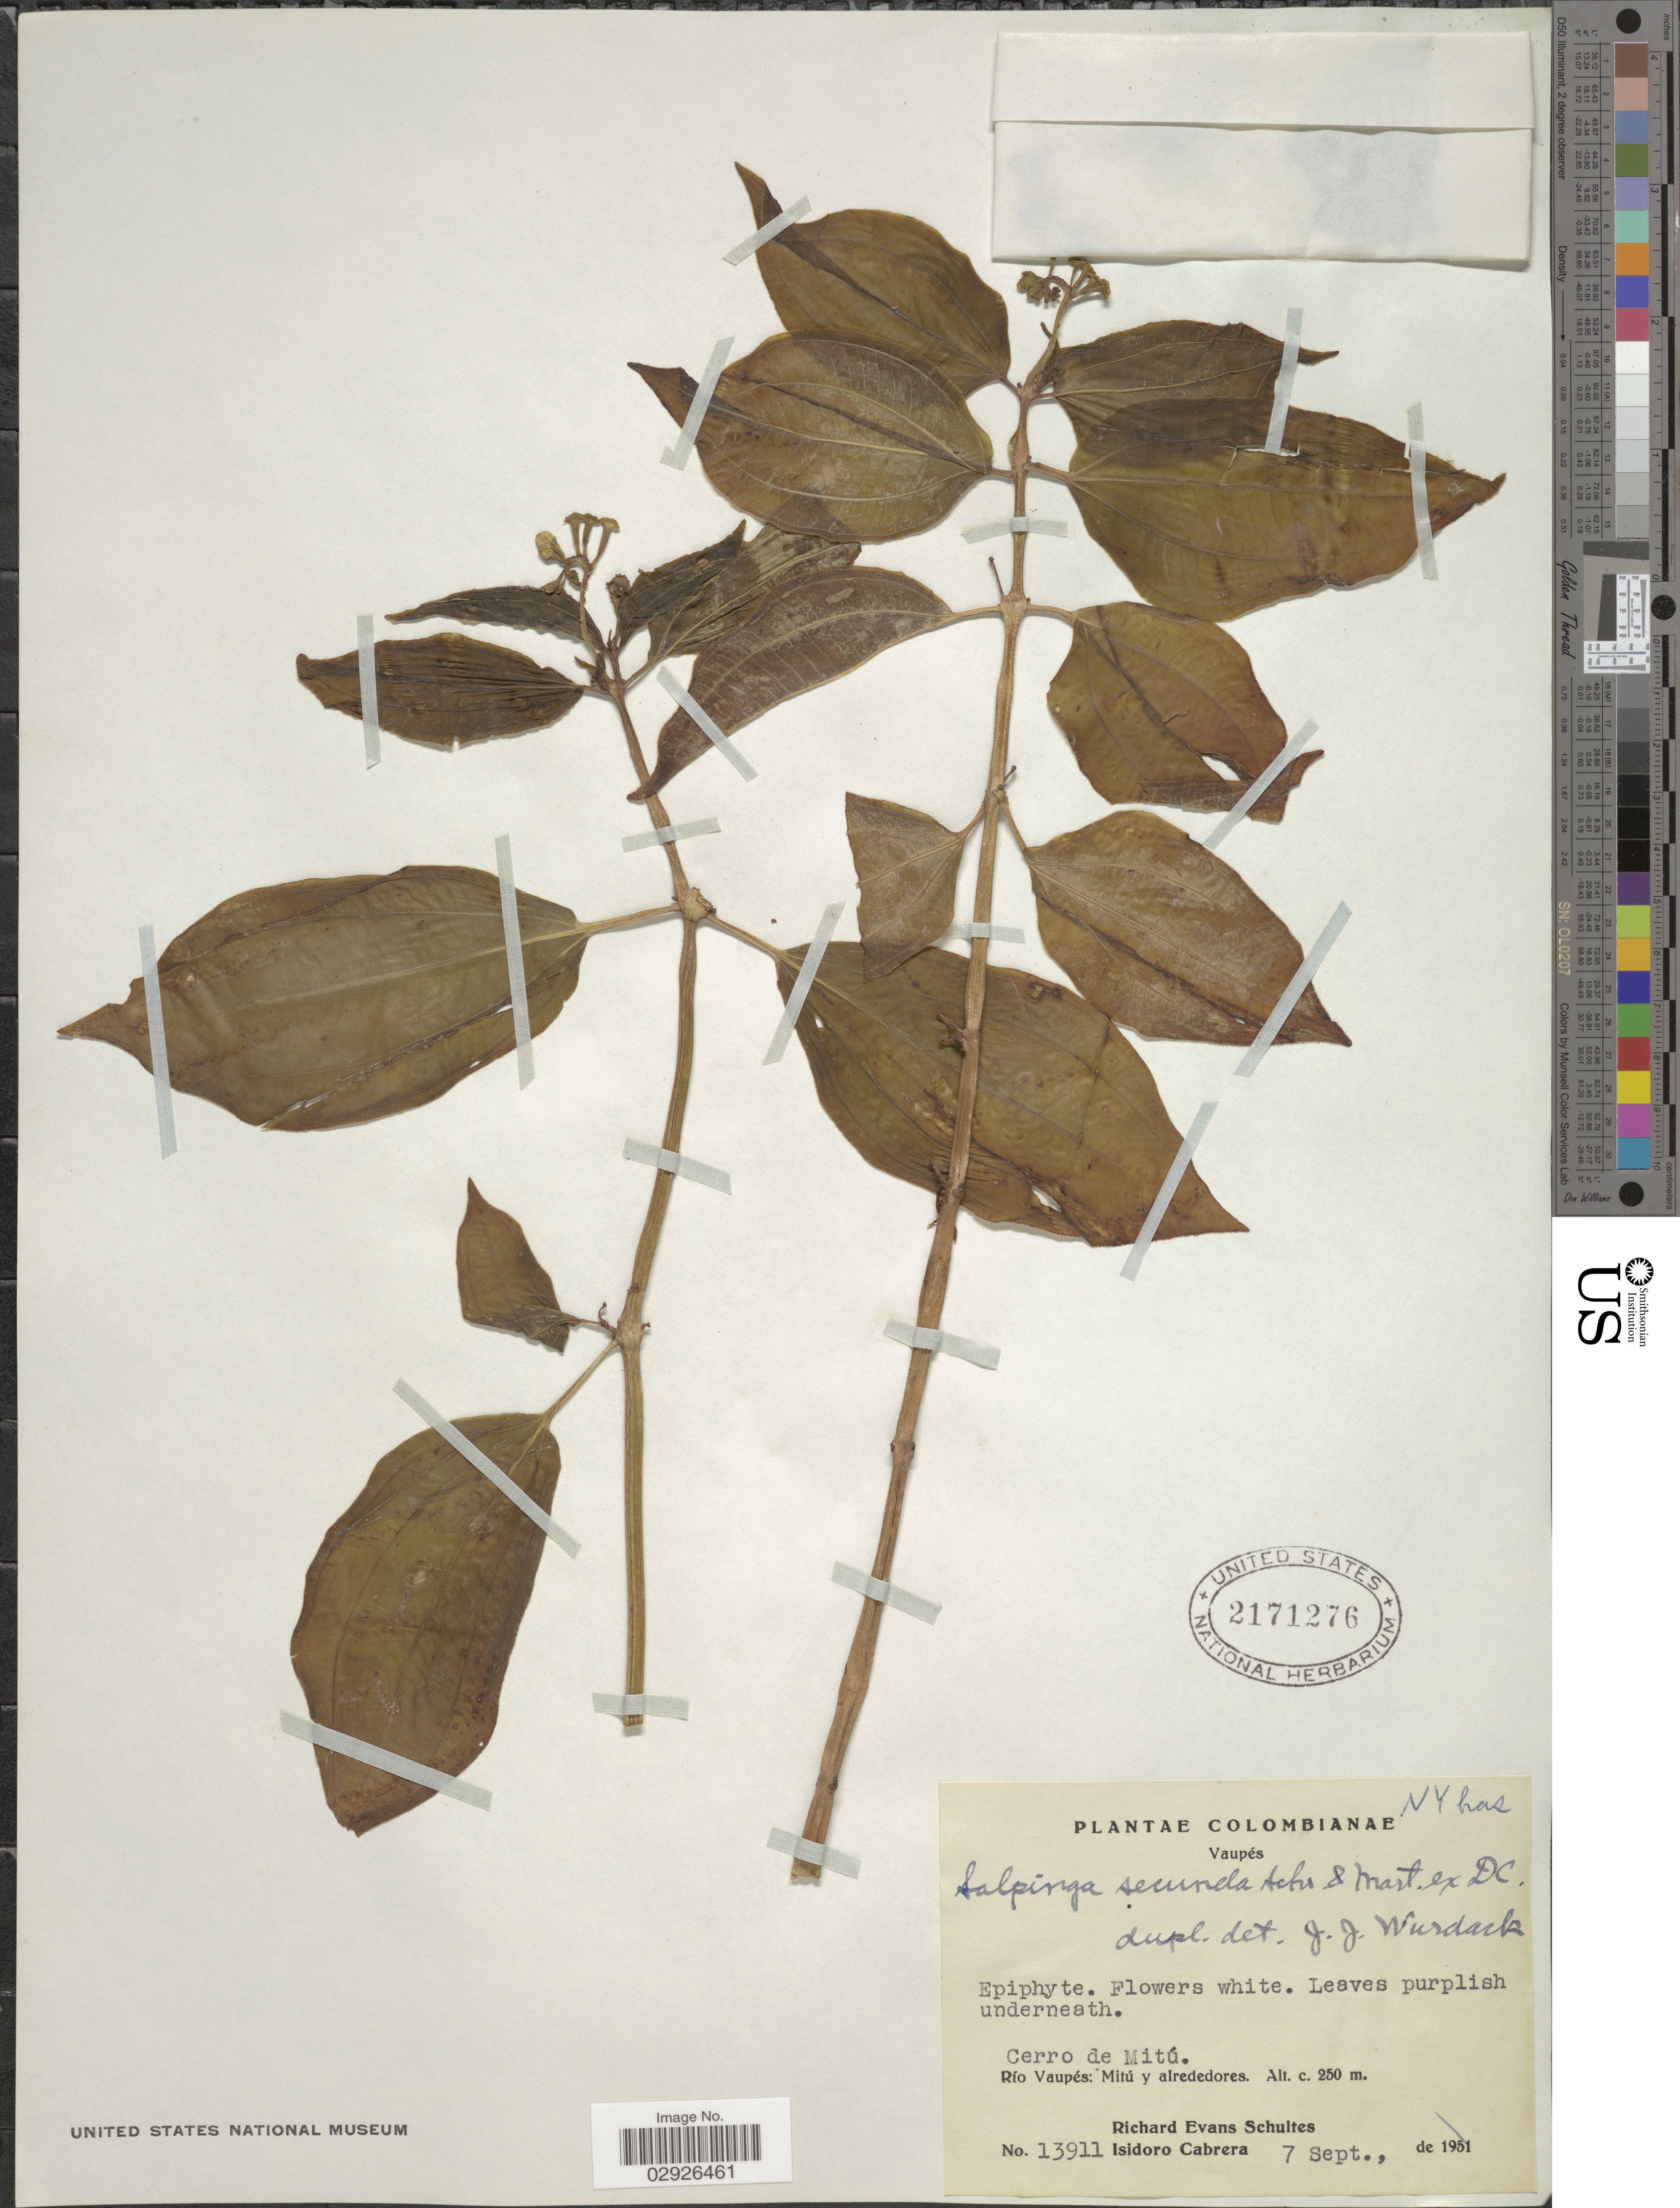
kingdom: Plantae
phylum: Tracheophyta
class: Magnoliopsida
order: Myrtales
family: Melastomataceae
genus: Salpinga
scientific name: Salpinga secunda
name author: Schrank & Mart. ex DC.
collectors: R. E. Schultes & I. Cabrera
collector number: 13911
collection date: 1951-09-07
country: Colombia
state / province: Vaupés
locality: Cerro de Mitú. Río Vaupés: Mitú y alrededores.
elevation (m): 250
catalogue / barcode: US 2171276